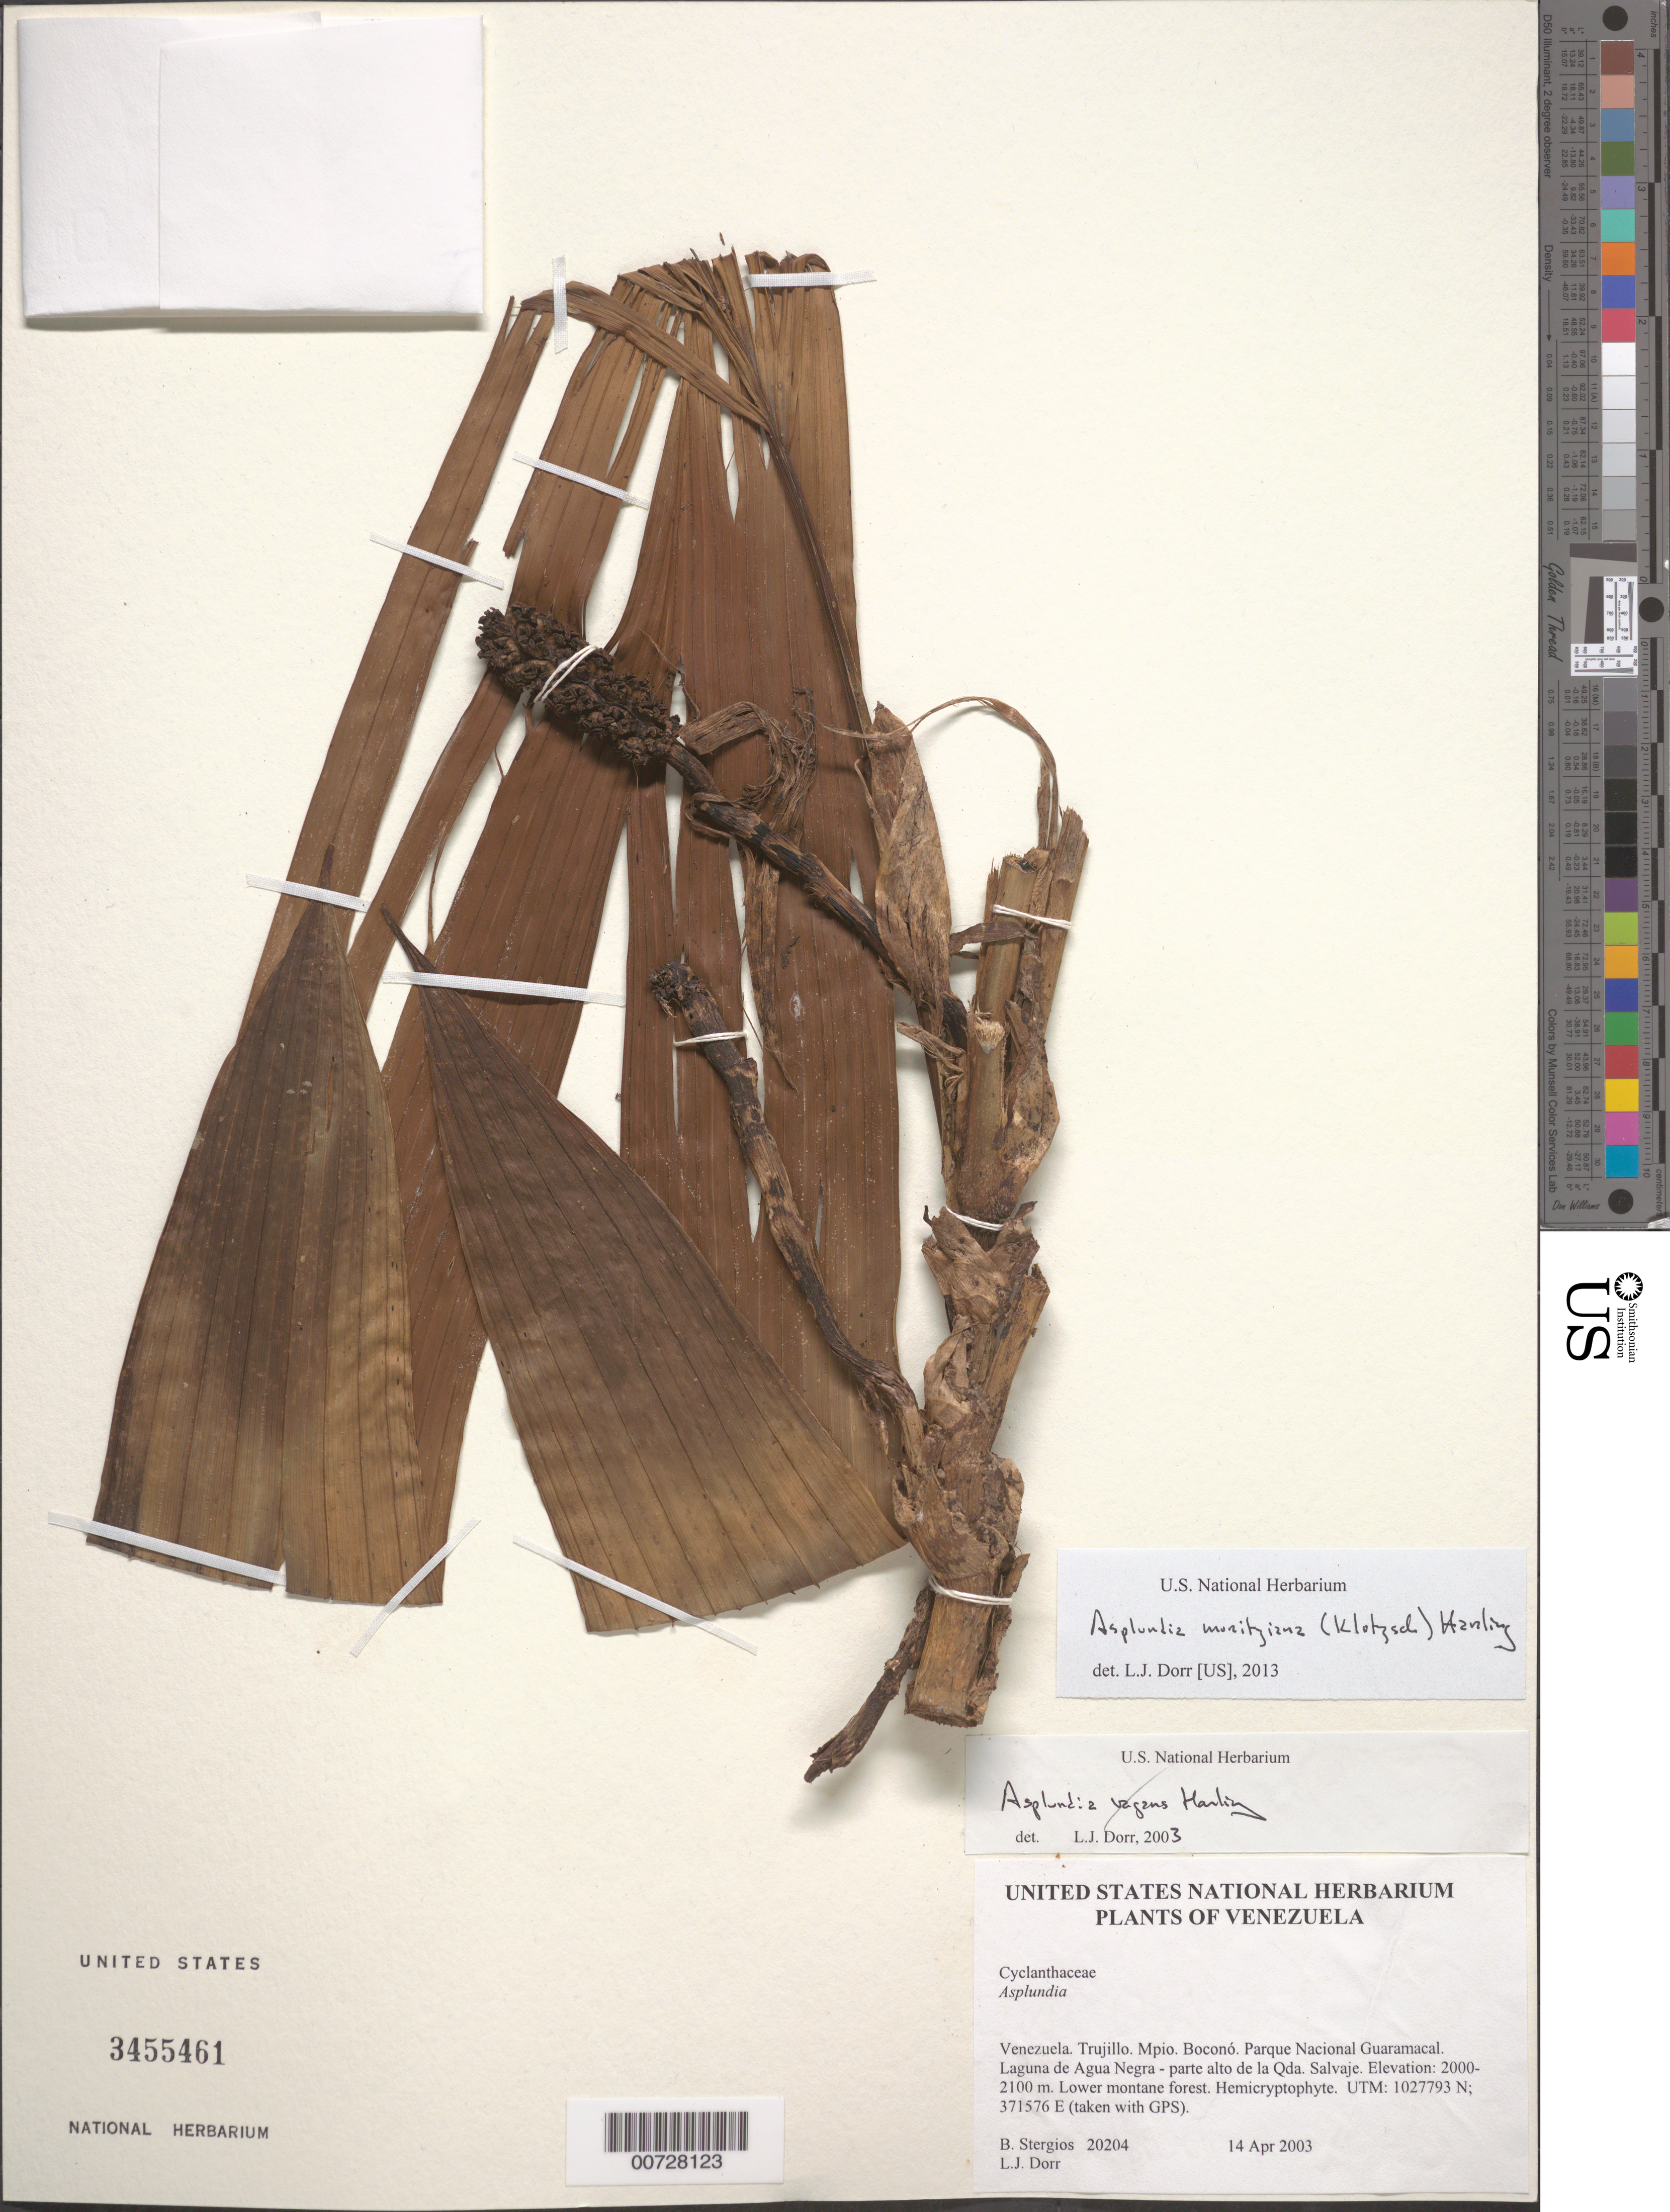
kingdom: Plantae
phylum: Tracheophyta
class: Liliopsida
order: Pandanales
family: Cyclanthaceae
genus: Asplundia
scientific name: Asplundia moritziana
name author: (Klotzsch) Harling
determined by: Dorr, L. J., (BOT), Smithsonian Institution - National Museum of Natural History (UNITED STATES)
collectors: B. G. Stergios & L. J. Dorr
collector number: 20204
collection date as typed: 14 Apr 2003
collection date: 2003-04-14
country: Venezuela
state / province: Trujillo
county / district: Boconó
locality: Parque Nacional Guaramacal. Laguna de Agua Negra - parte alto de la Qda. Salvaje.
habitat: Lower montane forest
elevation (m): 2000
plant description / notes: PORT, US, VEN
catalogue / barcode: US 3455461